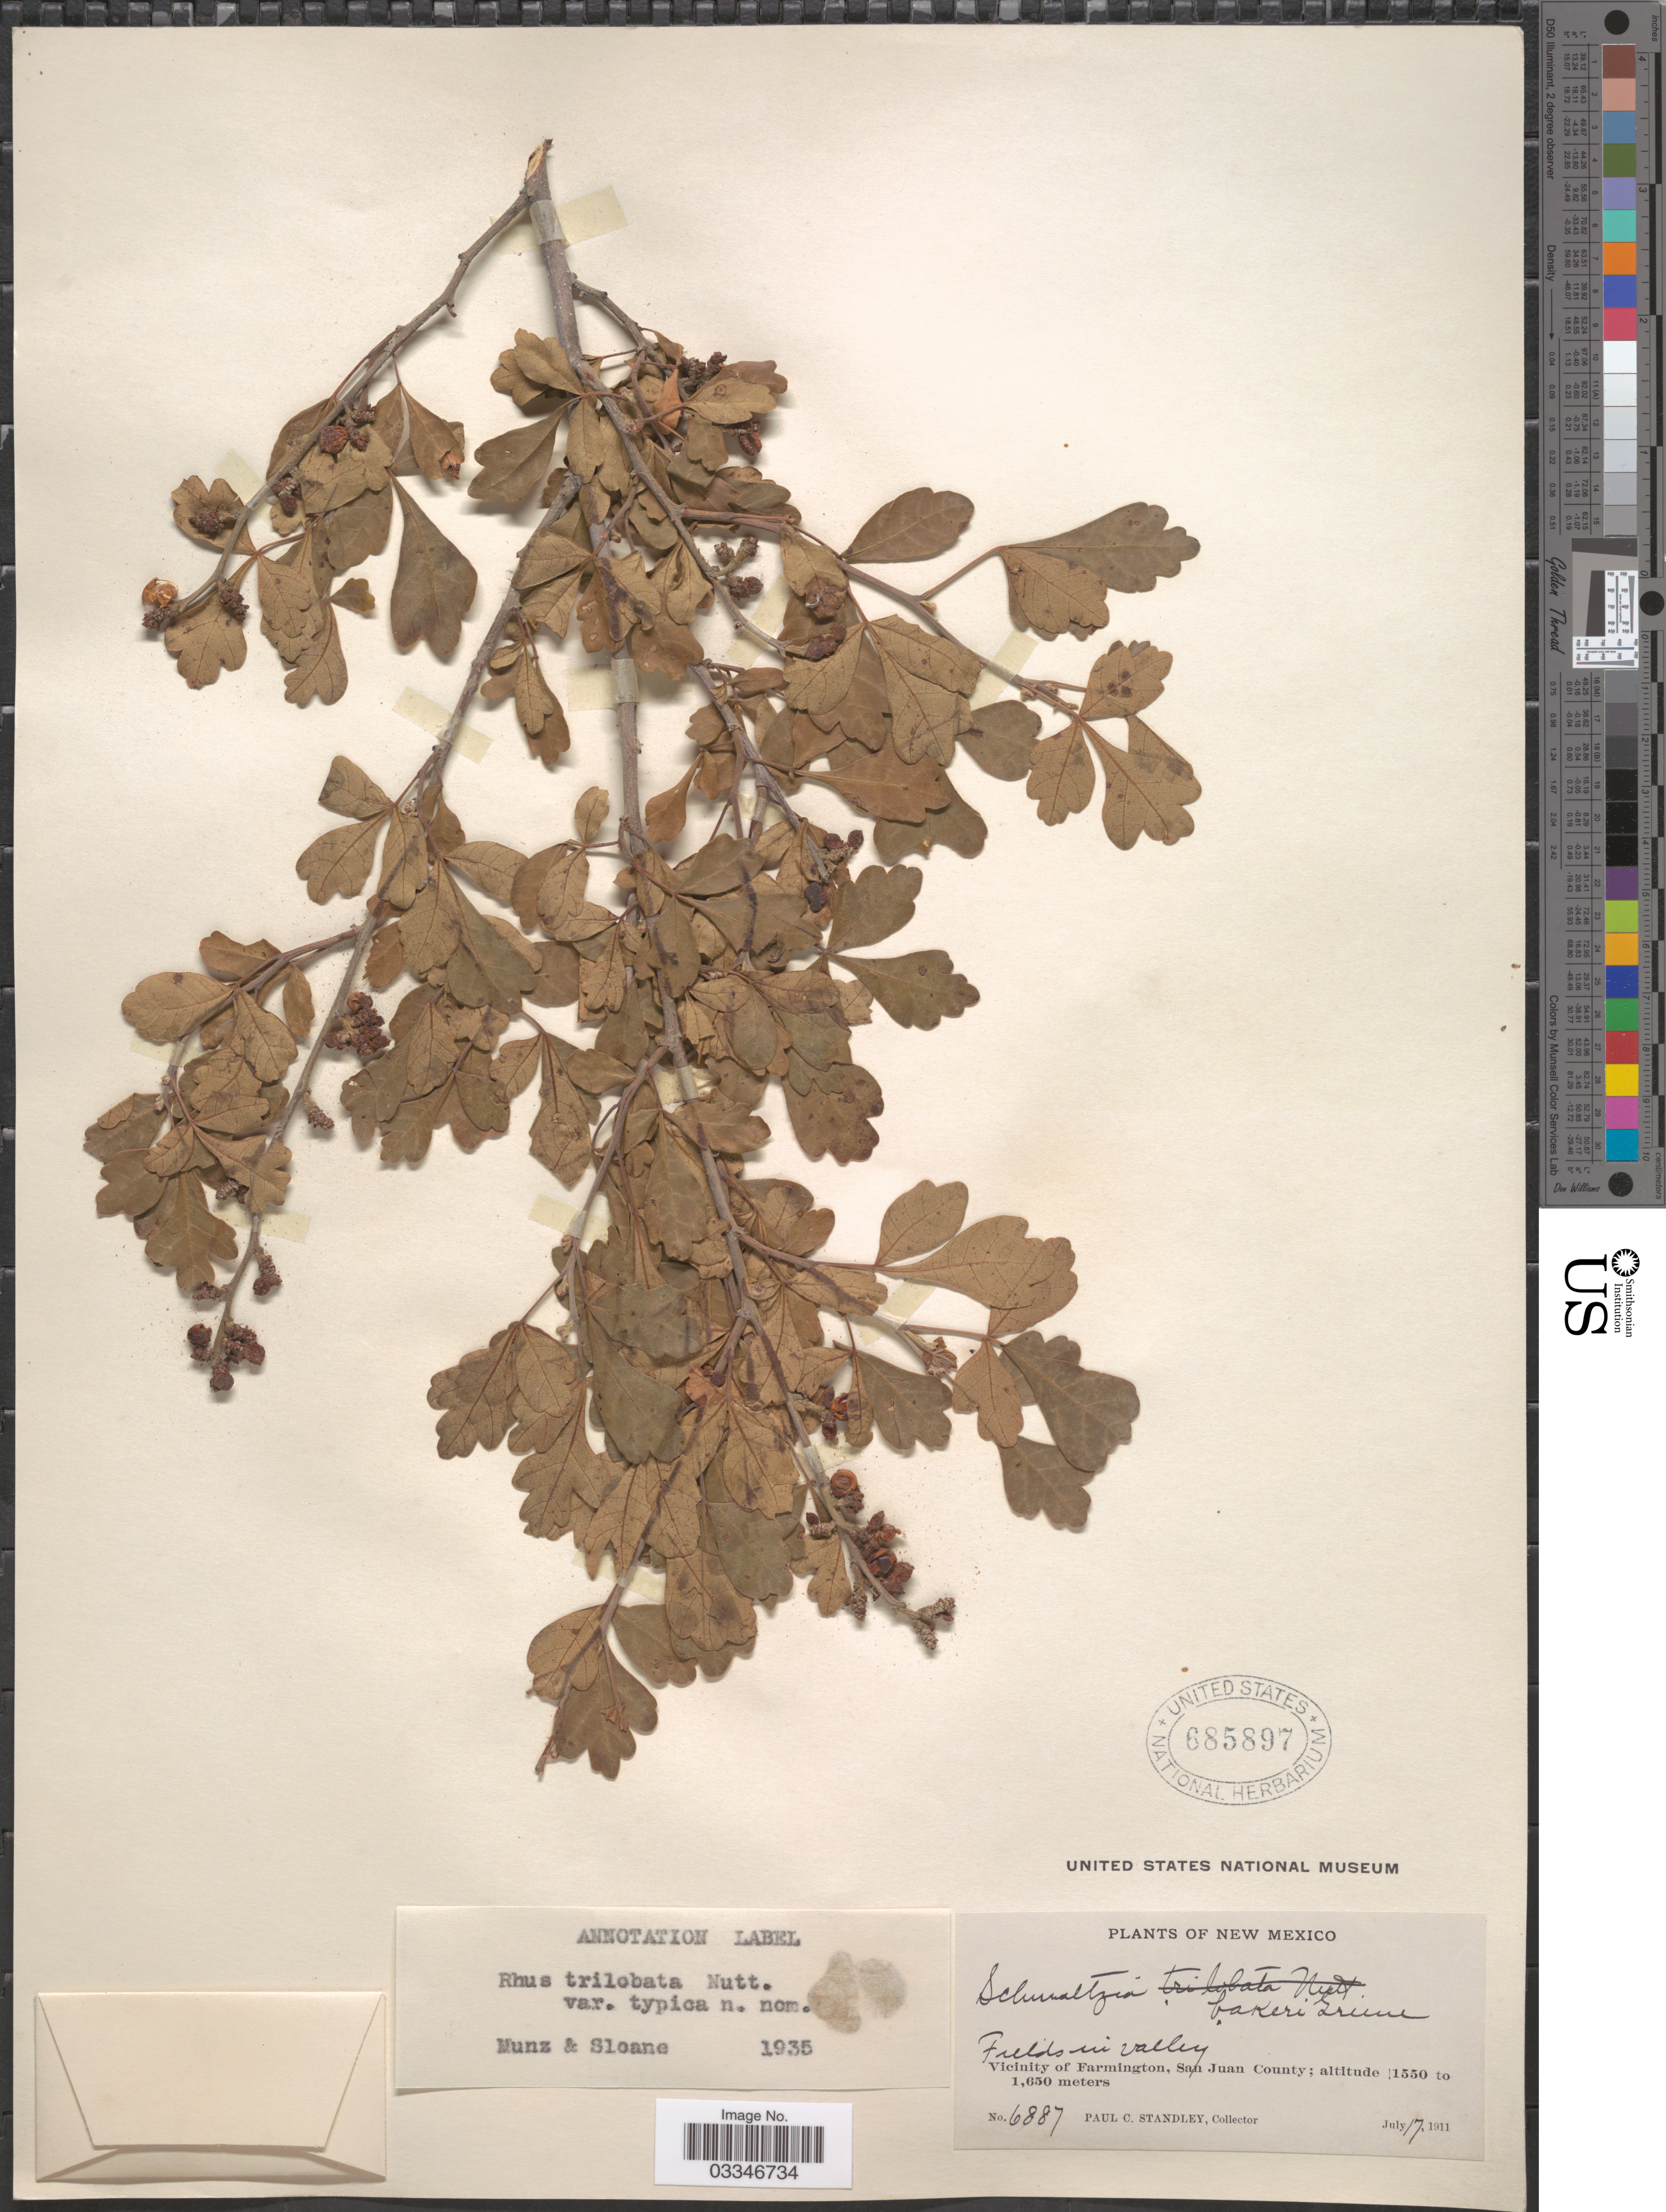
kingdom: Plantae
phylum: Tracheophyta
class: Magnoliopsida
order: Sapindales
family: Anacardiaceae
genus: Rhus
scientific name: Rhus trilobata var. typica Munz & Sloane ined.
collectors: P. C. Standley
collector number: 6887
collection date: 1911-07-17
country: United States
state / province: New Mexico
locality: Vicinity of Farmington, San Juan County.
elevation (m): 1550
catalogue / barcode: US 685897